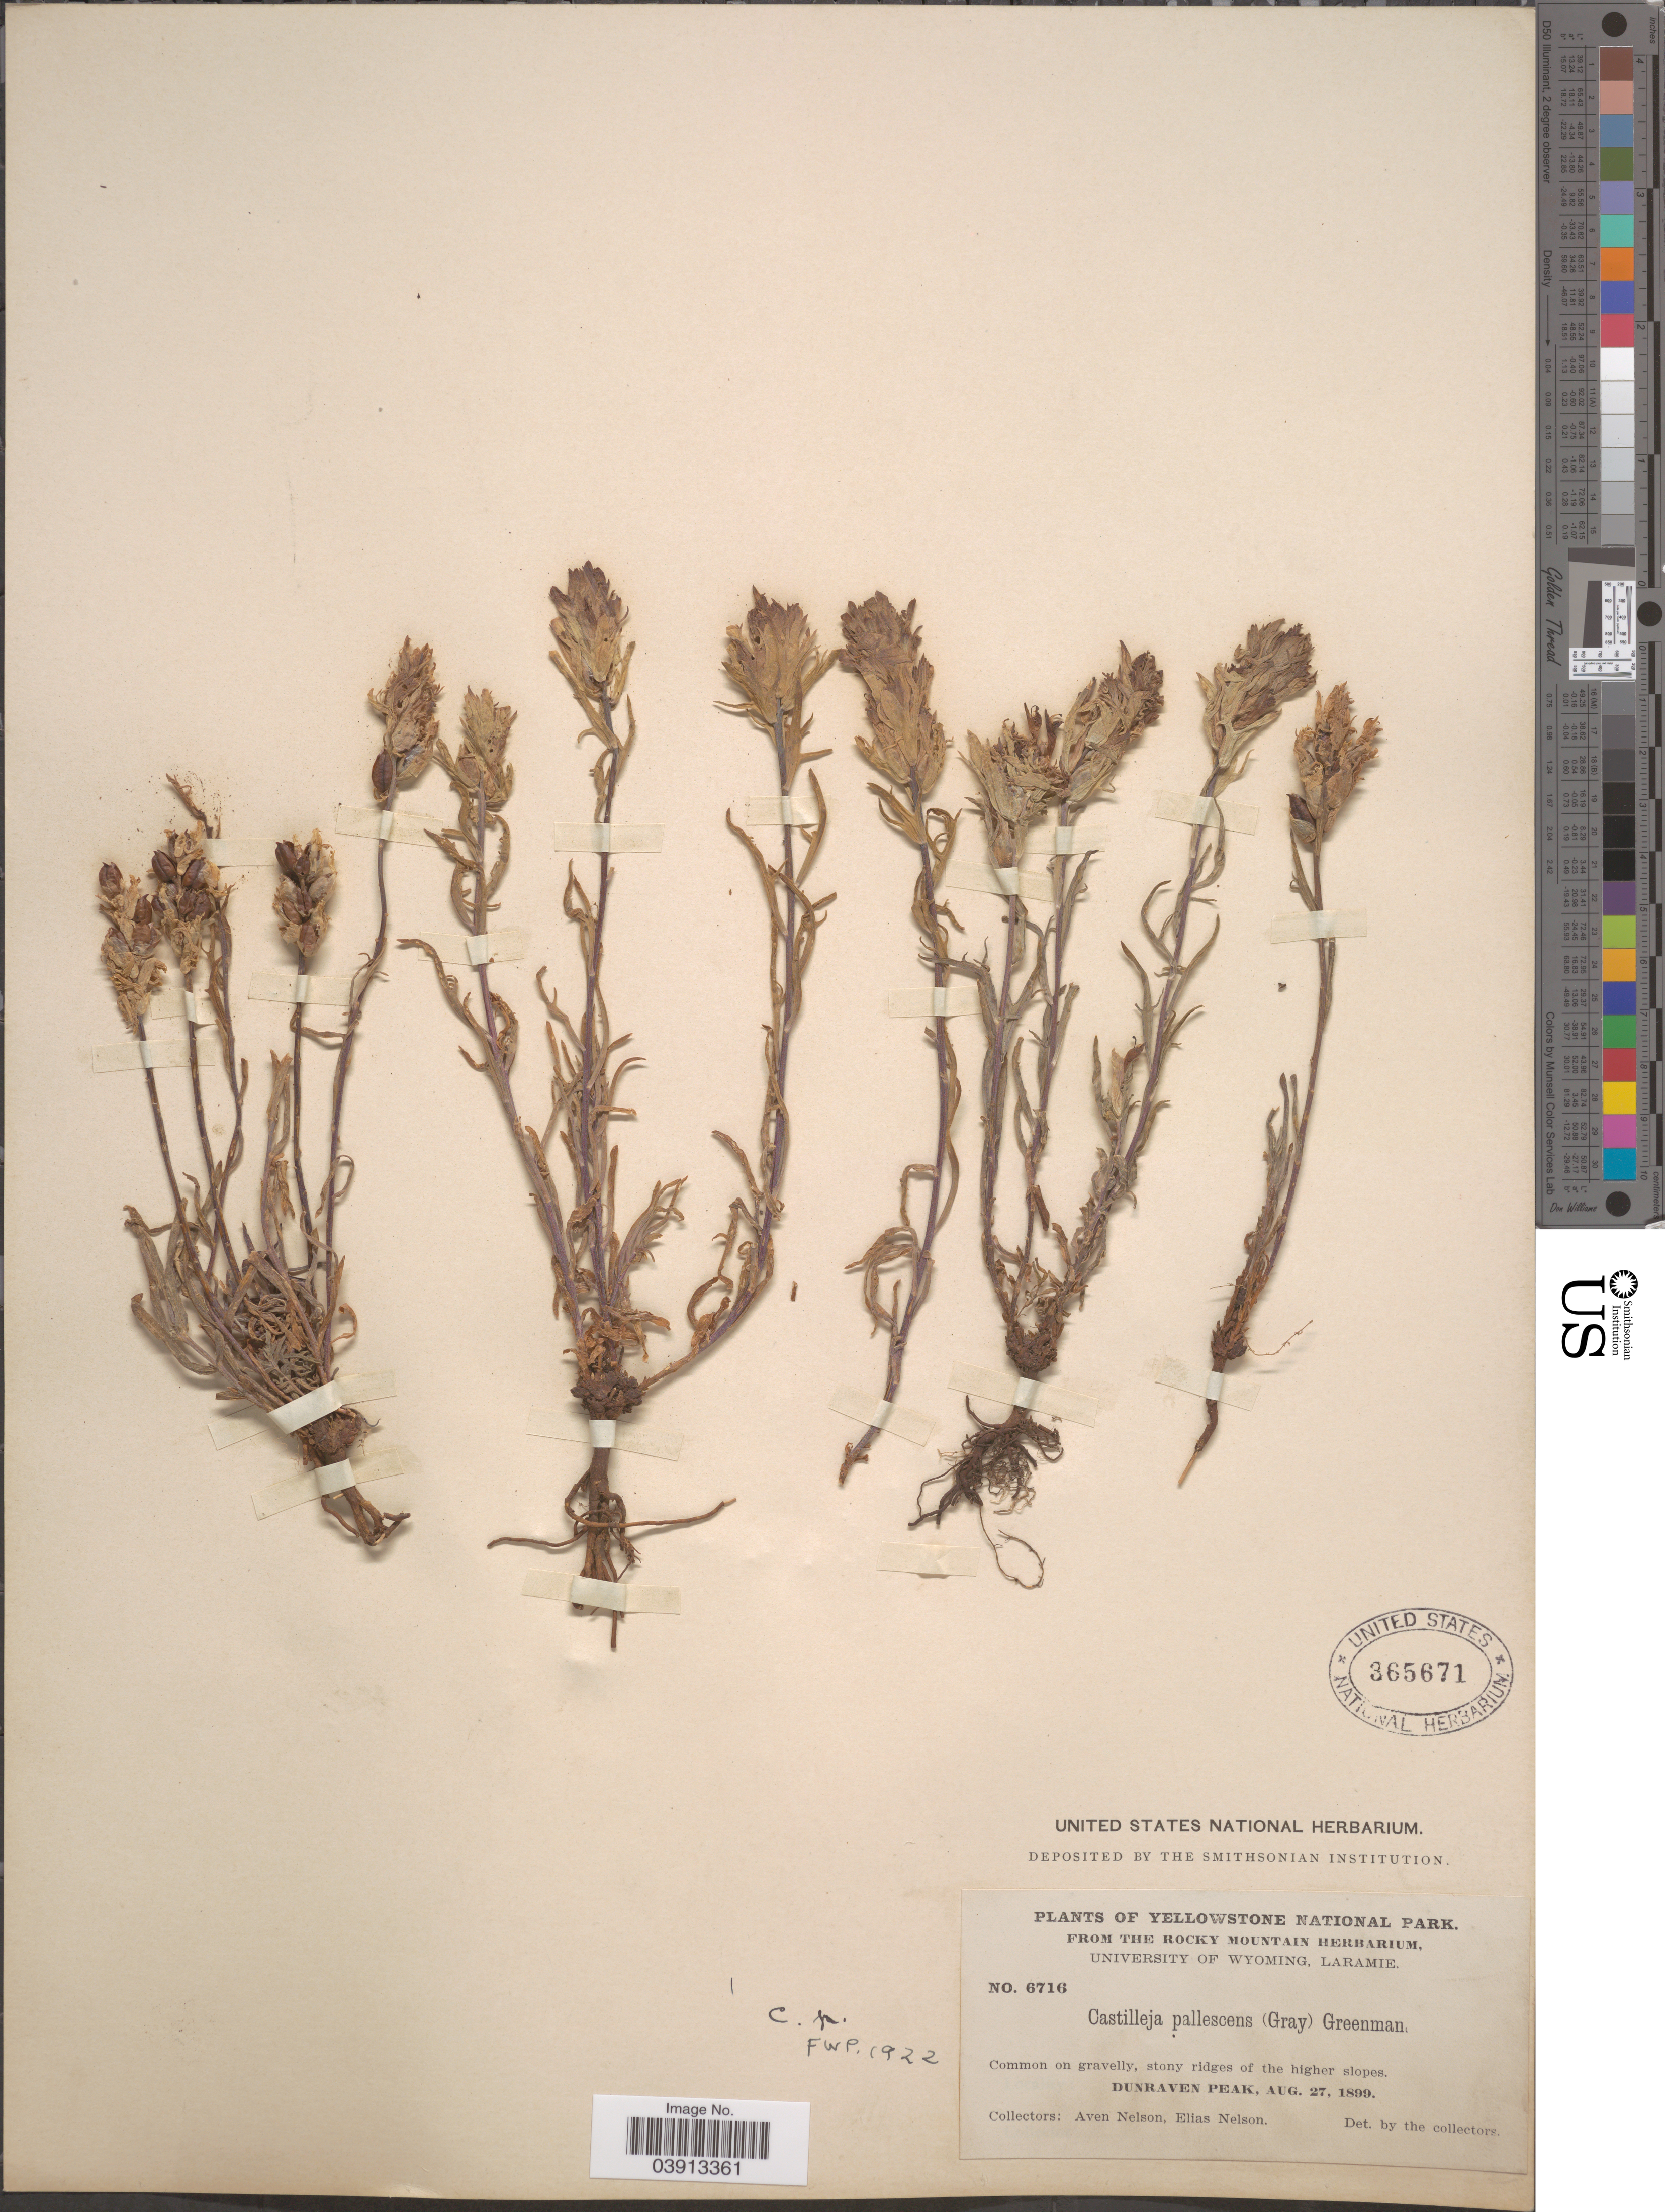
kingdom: Plantae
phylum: Tracheophyta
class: Magnoliopsida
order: Lamiales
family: Orobanchaceae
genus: Castilleja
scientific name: Castilleja pallescens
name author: (A. Gray) Greenm.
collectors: A. Nelson & E. Nelson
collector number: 6716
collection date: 1899-08-27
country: United States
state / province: Wyoming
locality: Yellowstone National Park. Dunraven Park.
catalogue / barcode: US 365671